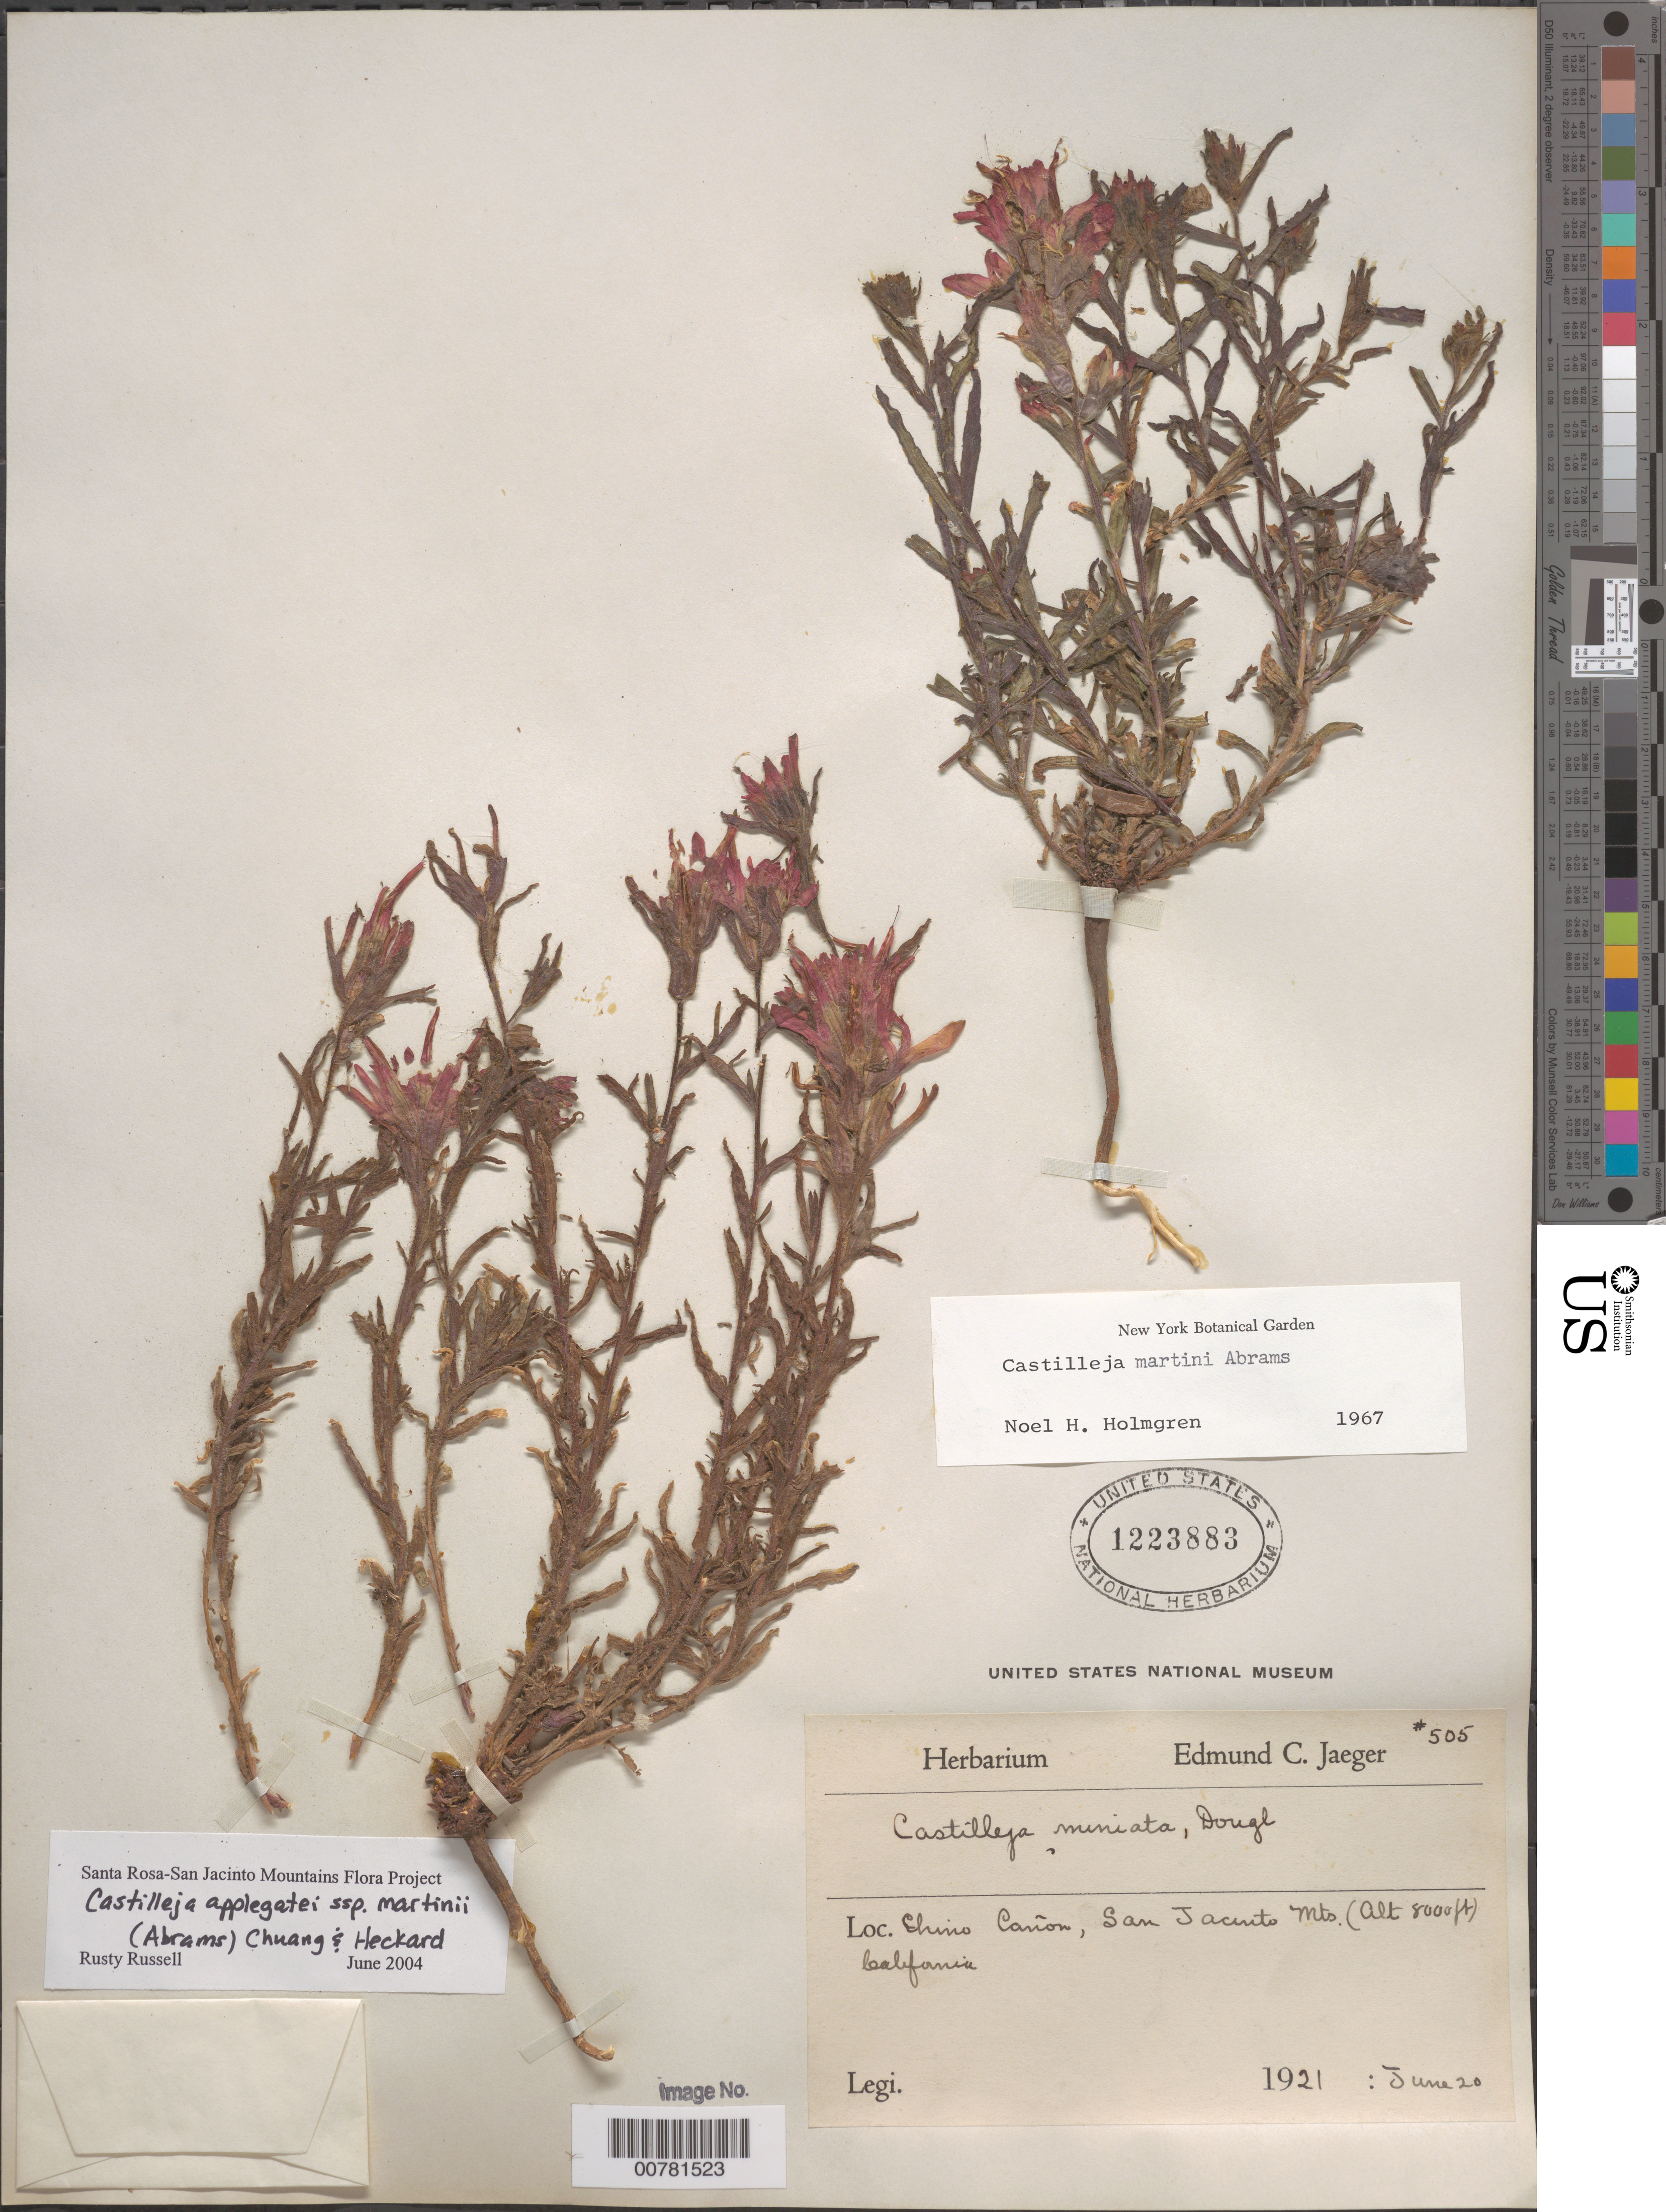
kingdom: Plantae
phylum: Tracheophyta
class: Magnoliopsida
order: Lamiales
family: Orobanchaceae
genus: Castilleja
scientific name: Castilleja applegatei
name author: Fernald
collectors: ex herb. E.C. Jaeger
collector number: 505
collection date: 1921-06-20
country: United States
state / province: California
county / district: Riverside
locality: Chino Cañon, San Jacinto Mts.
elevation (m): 2438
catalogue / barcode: US 1223883